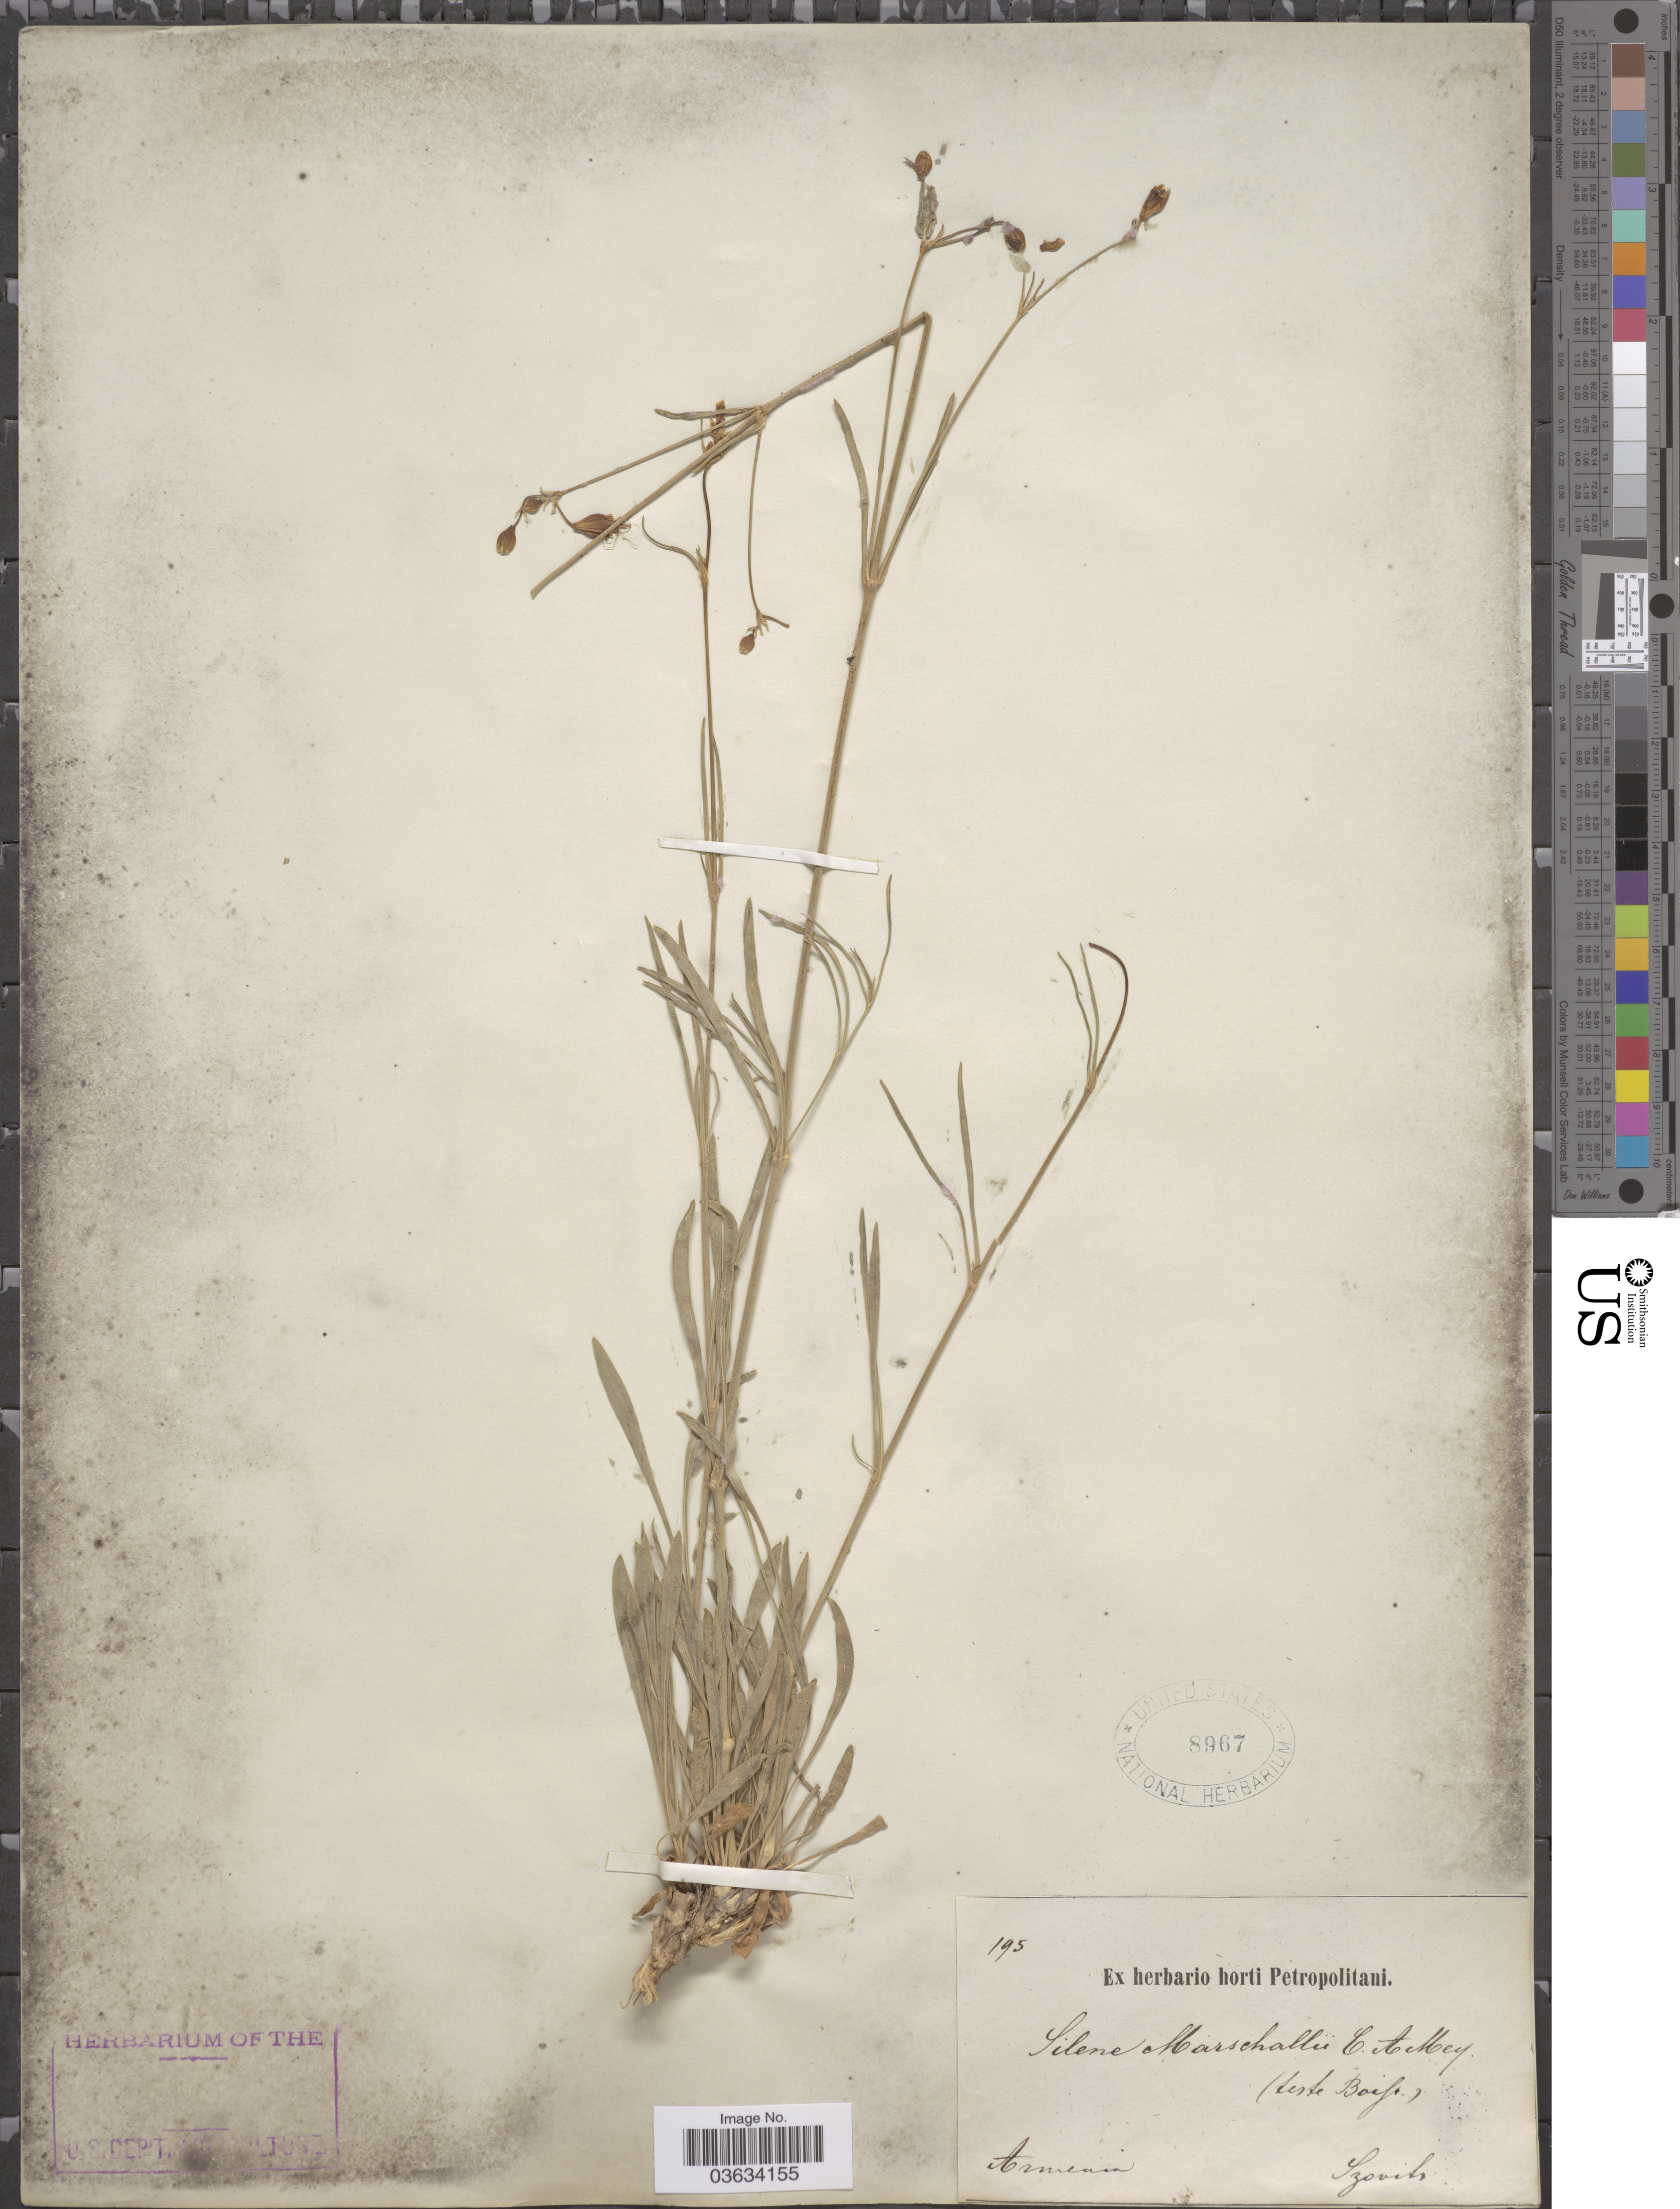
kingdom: Plantae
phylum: Tracheophyta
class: Magnoliopsida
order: Caryophyllales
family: Caryophyllaceae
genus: Silene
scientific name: Silene marschallii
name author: C.A. Mey.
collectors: Szovits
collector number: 195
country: Armenia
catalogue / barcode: US 8967